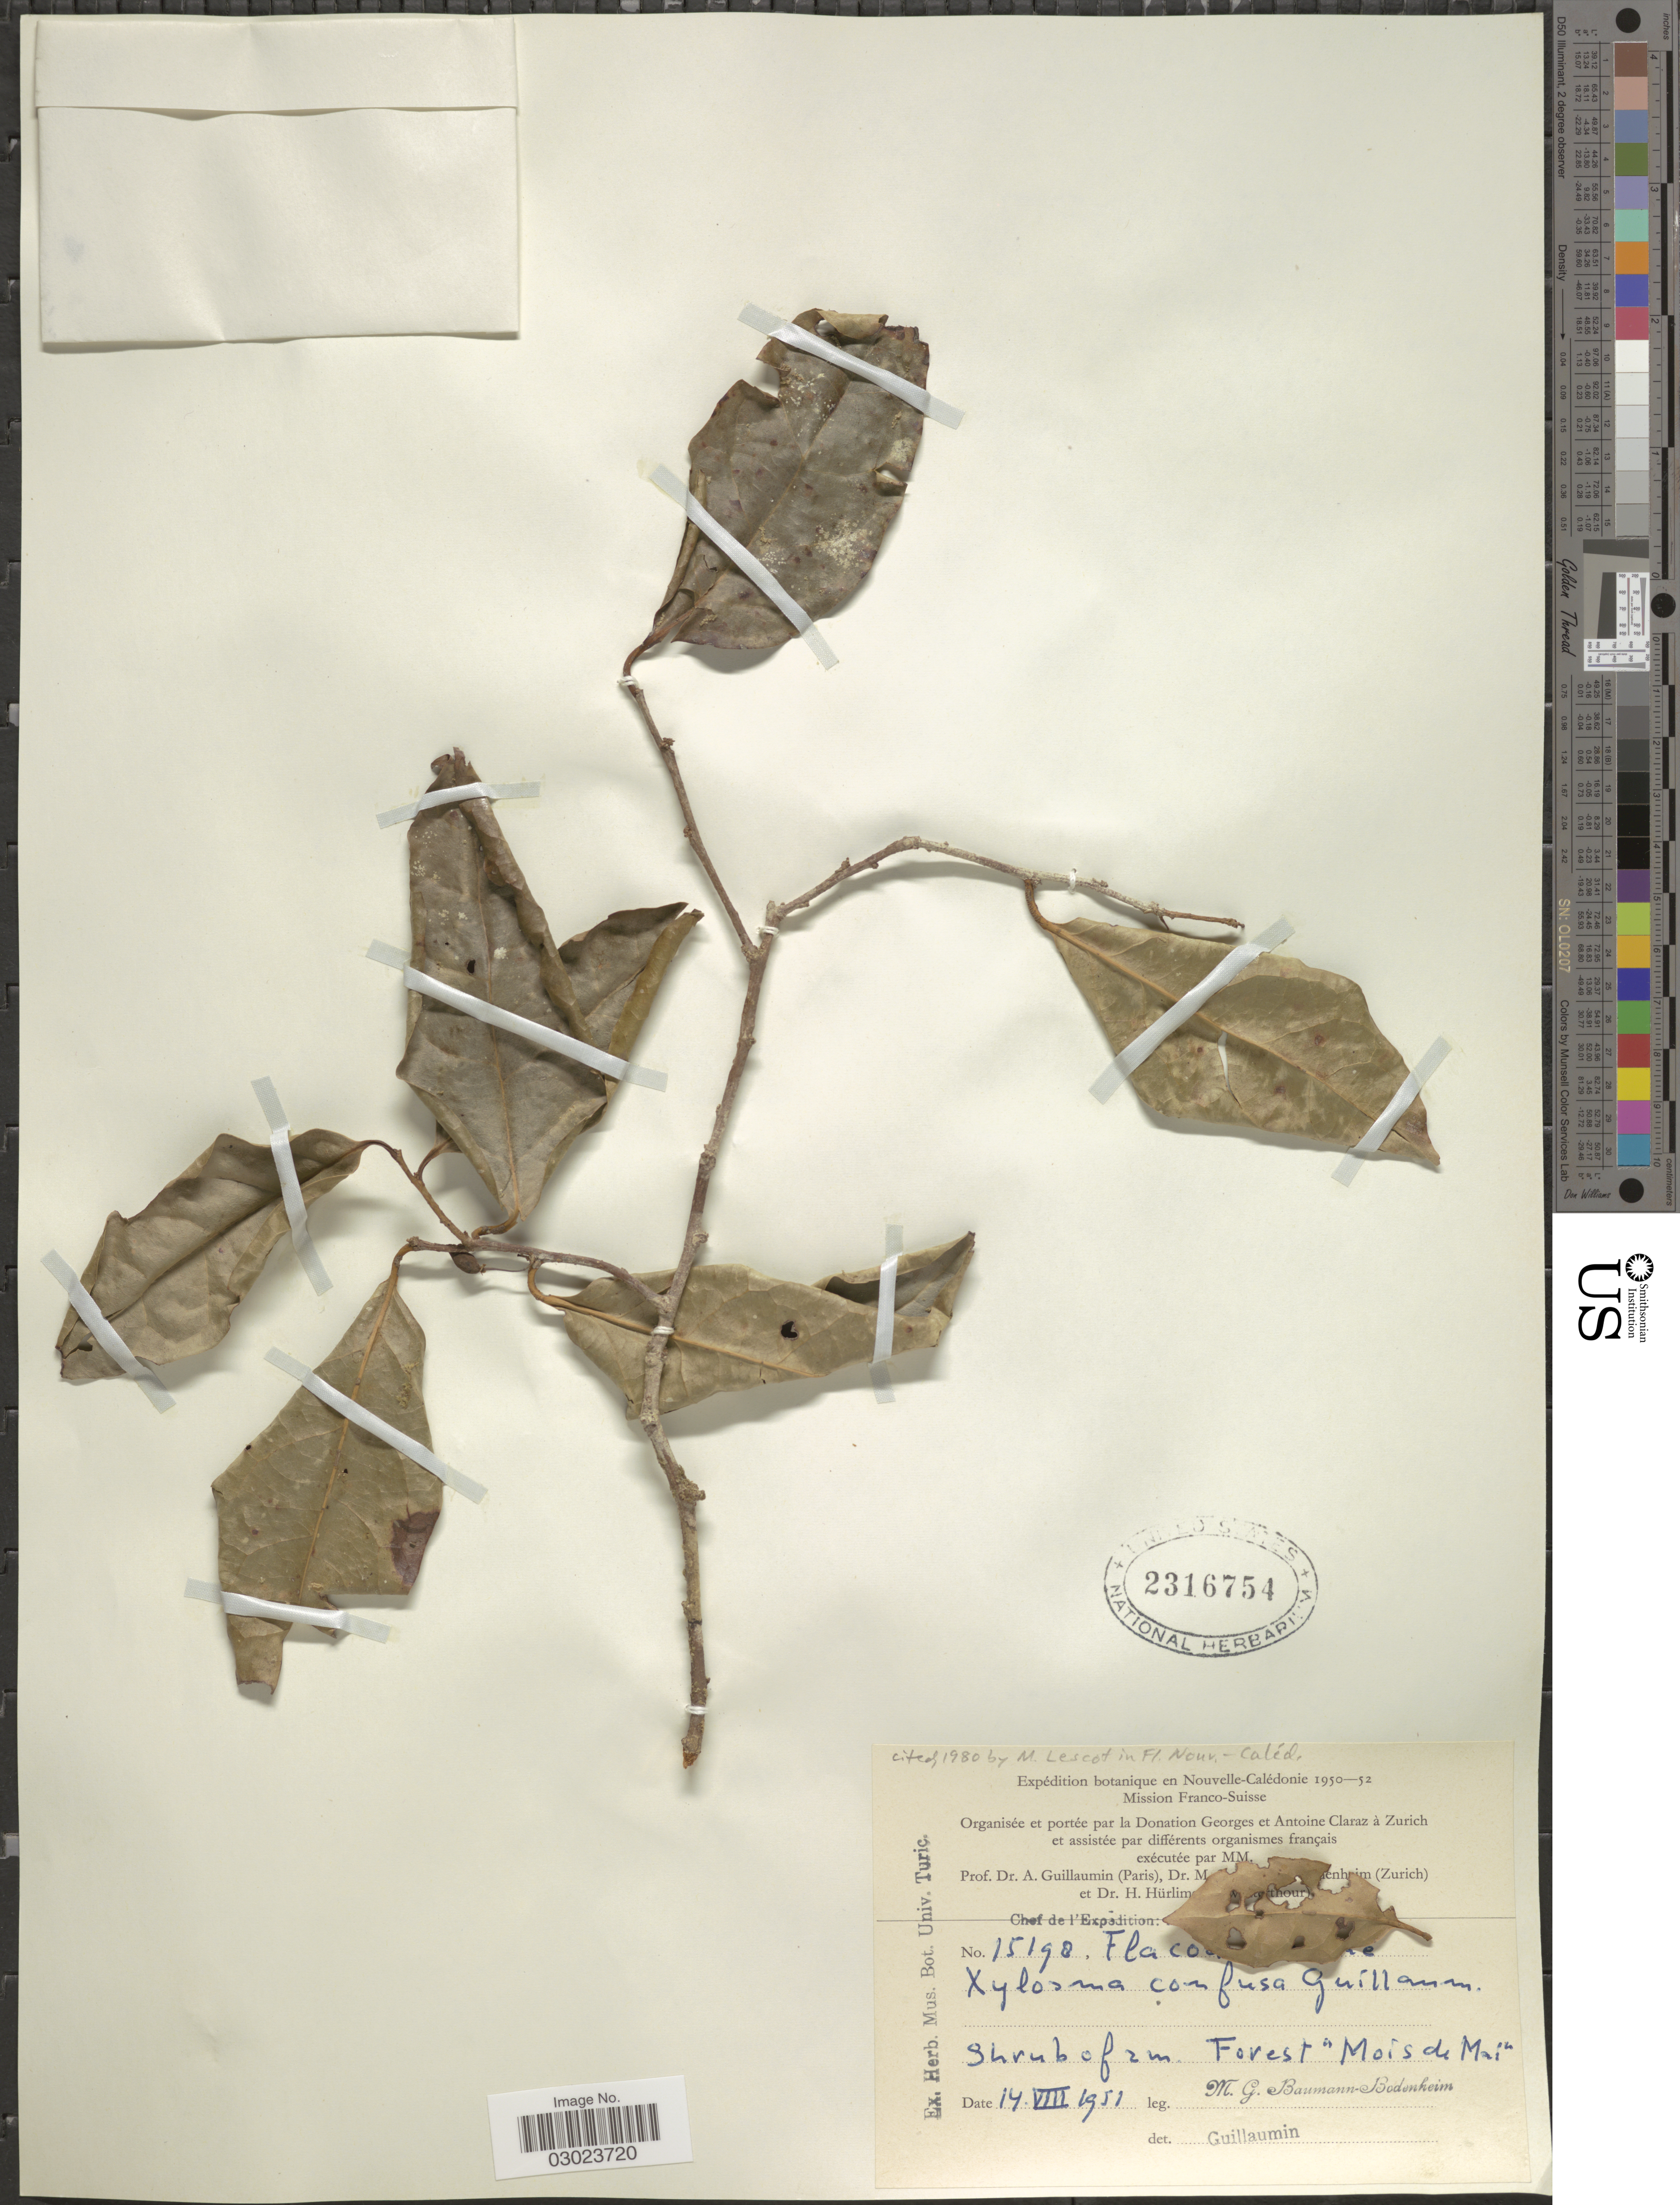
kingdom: Plantae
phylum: Tracheophyta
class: Magnoliopsida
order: Malpighiales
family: Salicaceae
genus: Xylosma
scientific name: Xylosma confusa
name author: Guillaumin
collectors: M. G. Baumann-Bodenheim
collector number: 15198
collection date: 1951-08-14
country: New Caledonia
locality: Nouvelle-Calédonie. Franco-Suisse. Forest "Mois de Mai".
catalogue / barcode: US 2316754